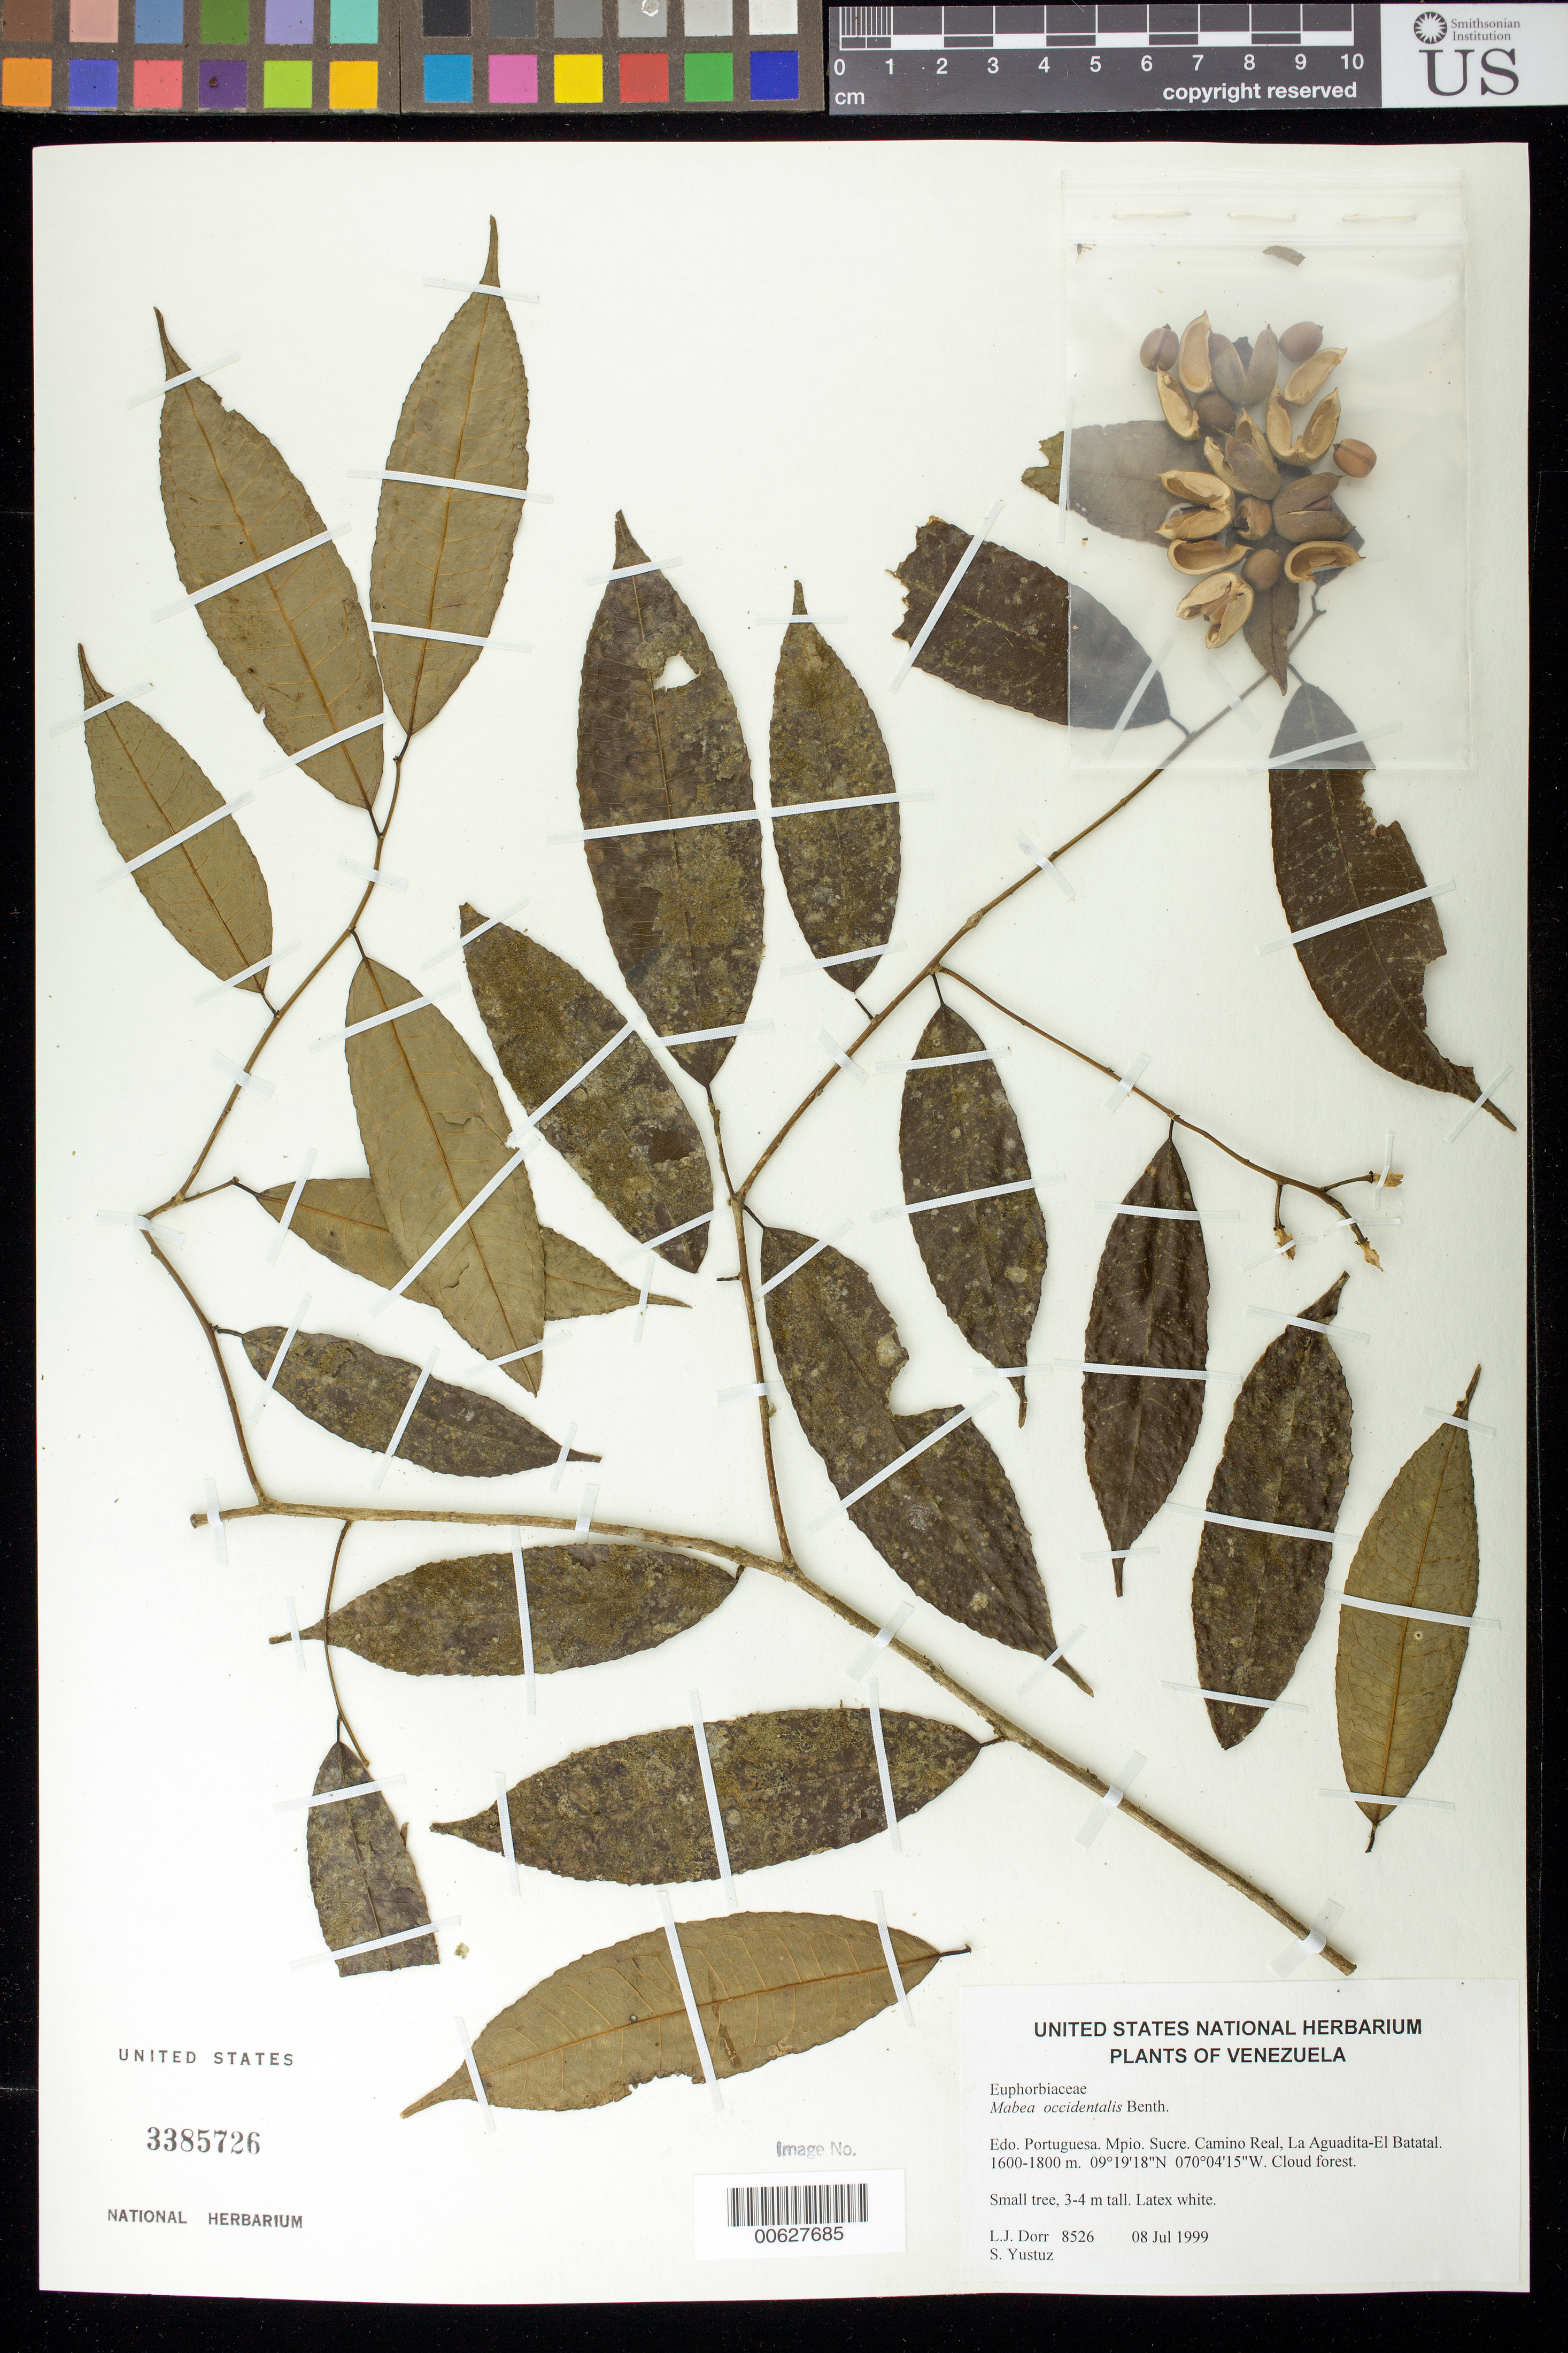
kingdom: Plantae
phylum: Tracheophyta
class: Magnoliopsida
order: Malpighiales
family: Euphorbiaceae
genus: Mabea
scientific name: Mabea occidentalis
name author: Benth.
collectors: L. J. Dorr & S. Yustiz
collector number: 8526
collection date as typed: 08 Jul 1999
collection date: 1999-07-08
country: Venezuela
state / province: Portuguesa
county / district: Sucre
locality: Camino Real, La Aguadita-El Batatal.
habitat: Cloud forest.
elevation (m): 1600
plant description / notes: F, K, NY, PORT, US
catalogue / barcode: US 3385726